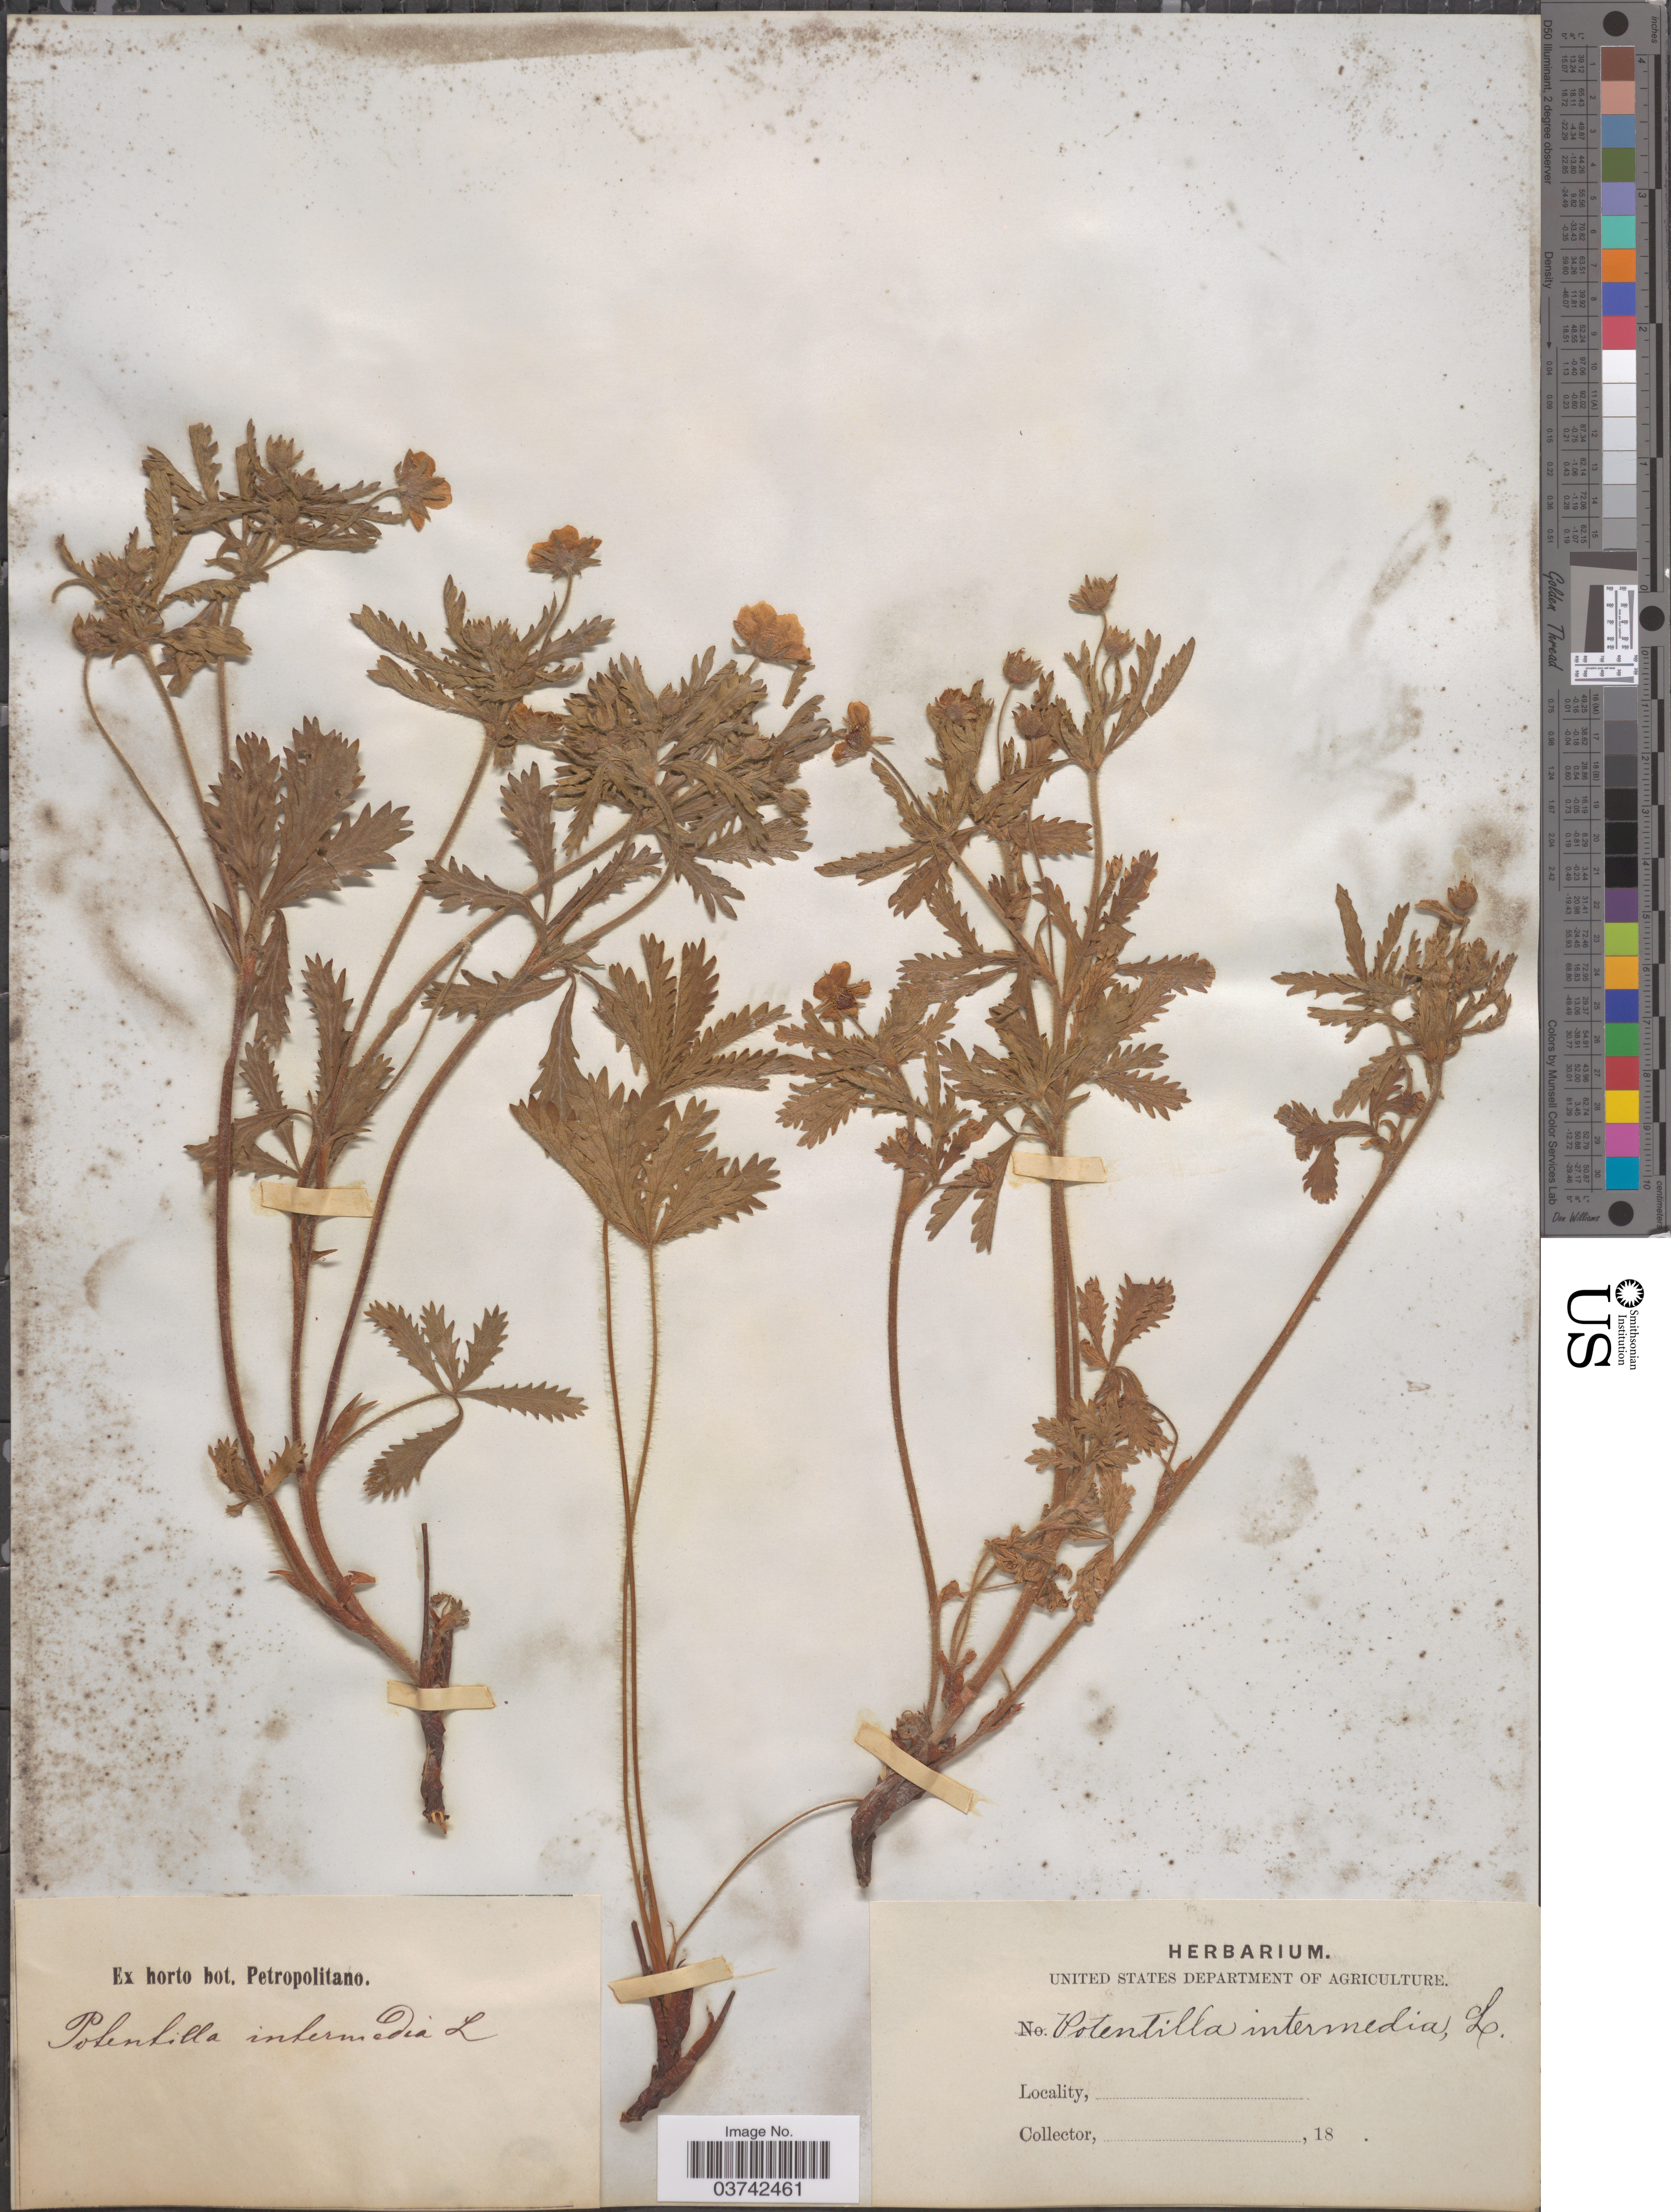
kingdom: Plantae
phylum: Tracheophyta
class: Magnoliopsida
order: Rosales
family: Rosaceae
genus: Potentilla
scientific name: Potentilla intermedia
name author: L.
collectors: ex Horto Bot. Petropolitano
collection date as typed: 18